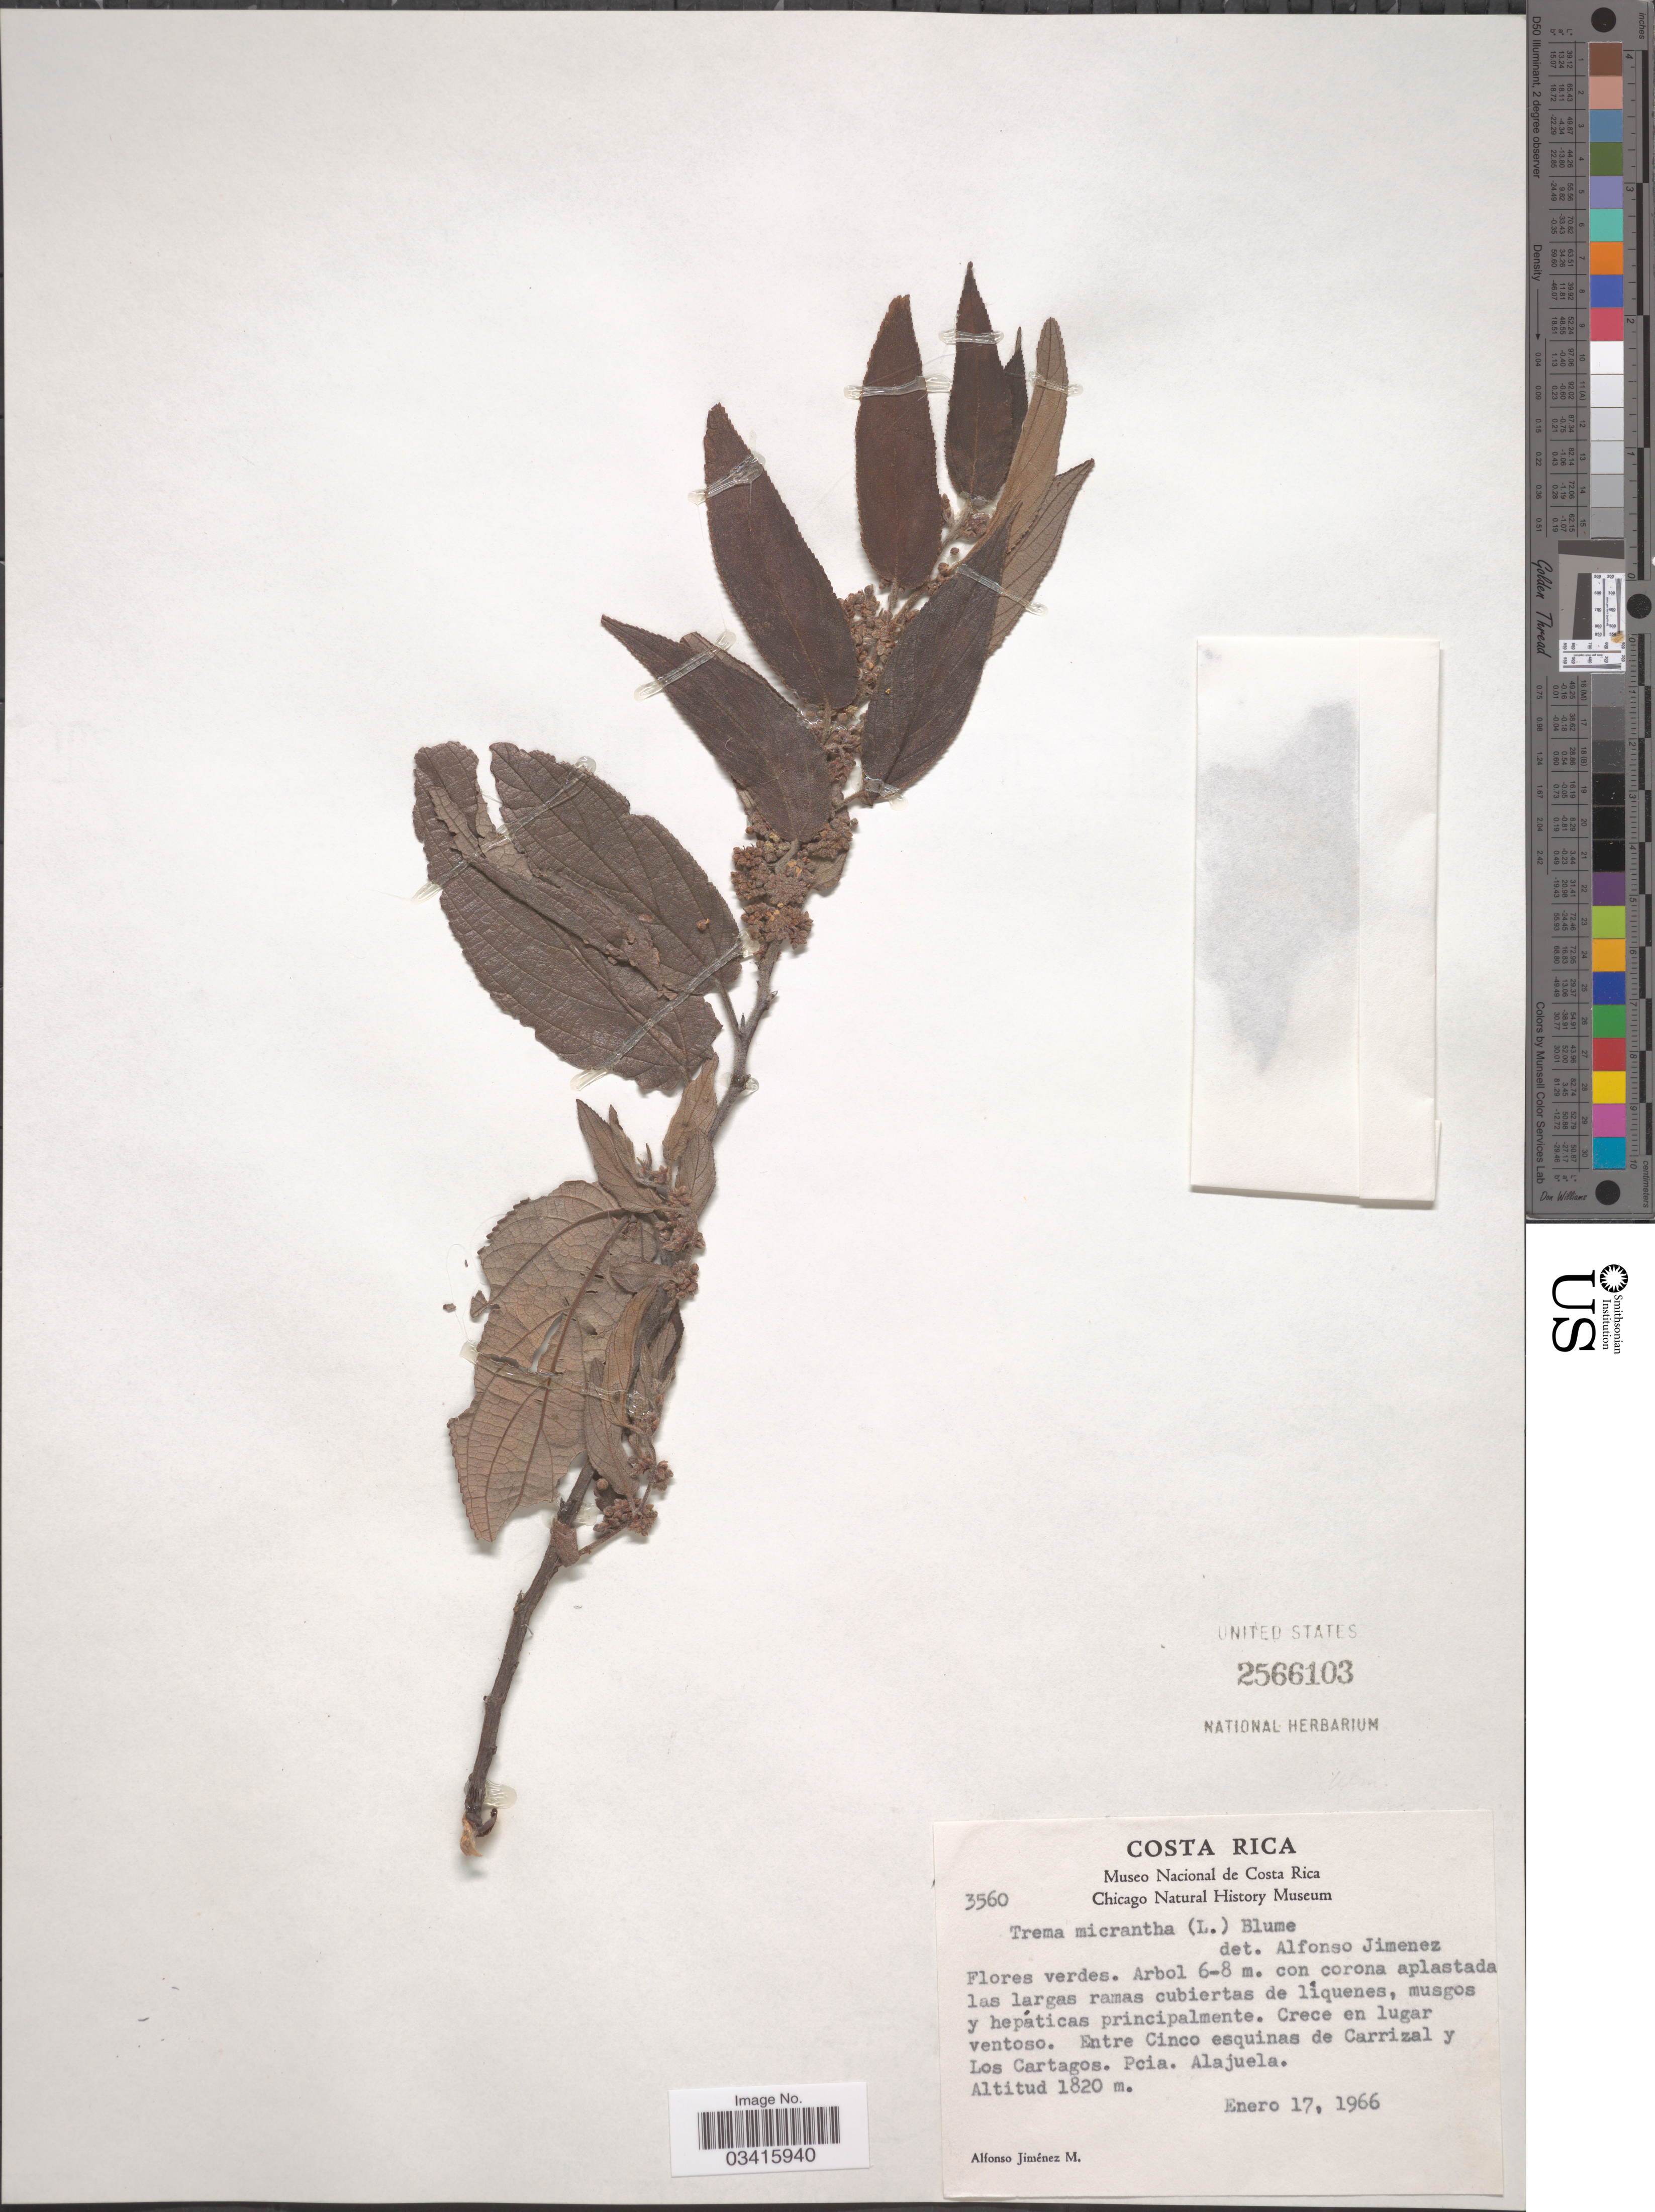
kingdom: Plantae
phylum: Tracheophyta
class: Magnoliopsida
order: Rosales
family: Cannabaceae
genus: Trema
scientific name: Trema micranthum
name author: (L.) Blume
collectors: A. Jimenez M.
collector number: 3560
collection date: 1966-01-17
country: Costa Rica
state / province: Alajuela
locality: Entre Cinco esquinas de Carrizal y Los Cartagos. Pcia. Alajuela.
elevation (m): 1820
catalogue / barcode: US 2566103